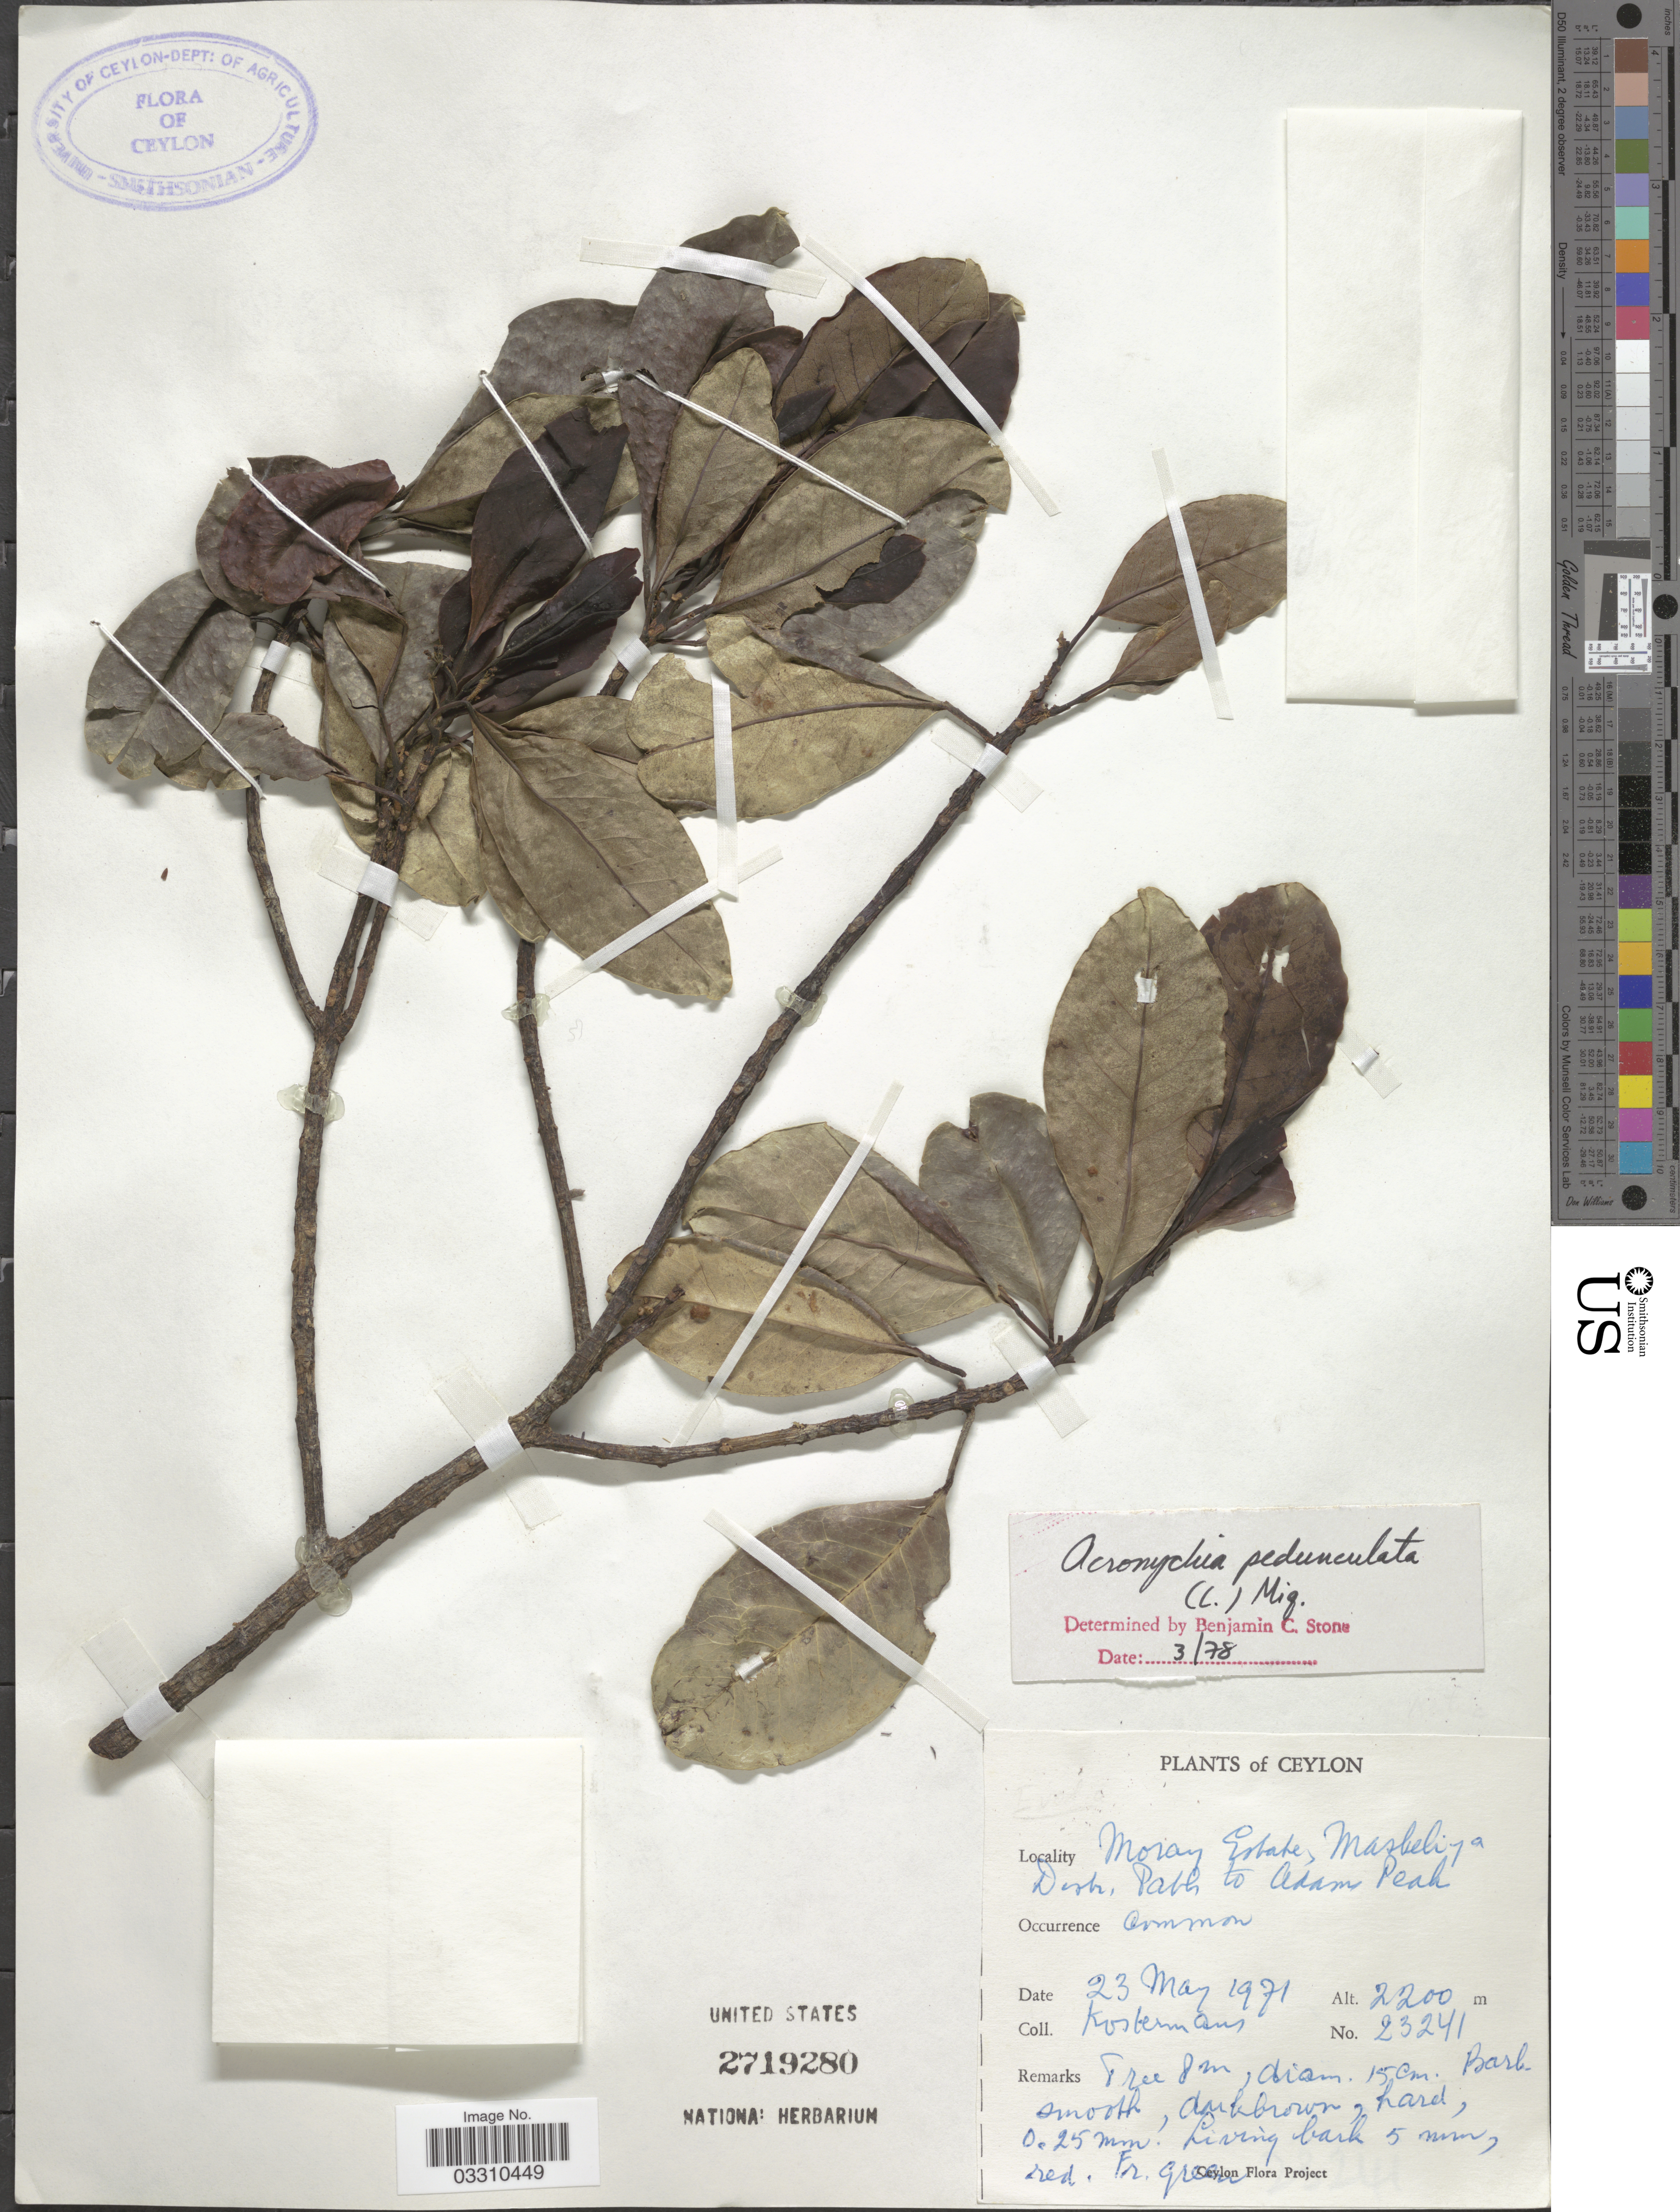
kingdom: Plantae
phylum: Tracheophyta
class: Magnoliopsida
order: Sapindales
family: Rutaceae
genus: Acronychia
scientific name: Acronychia pedunculata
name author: (L.) Miq.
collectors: Kostermans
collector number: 23241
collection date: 1971-05-23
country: Sri Lanka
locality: Ceylon, Moray Estate, Maskeliya Distr., Path to Adams Peak.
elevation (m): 2200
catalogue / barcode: US 2719280